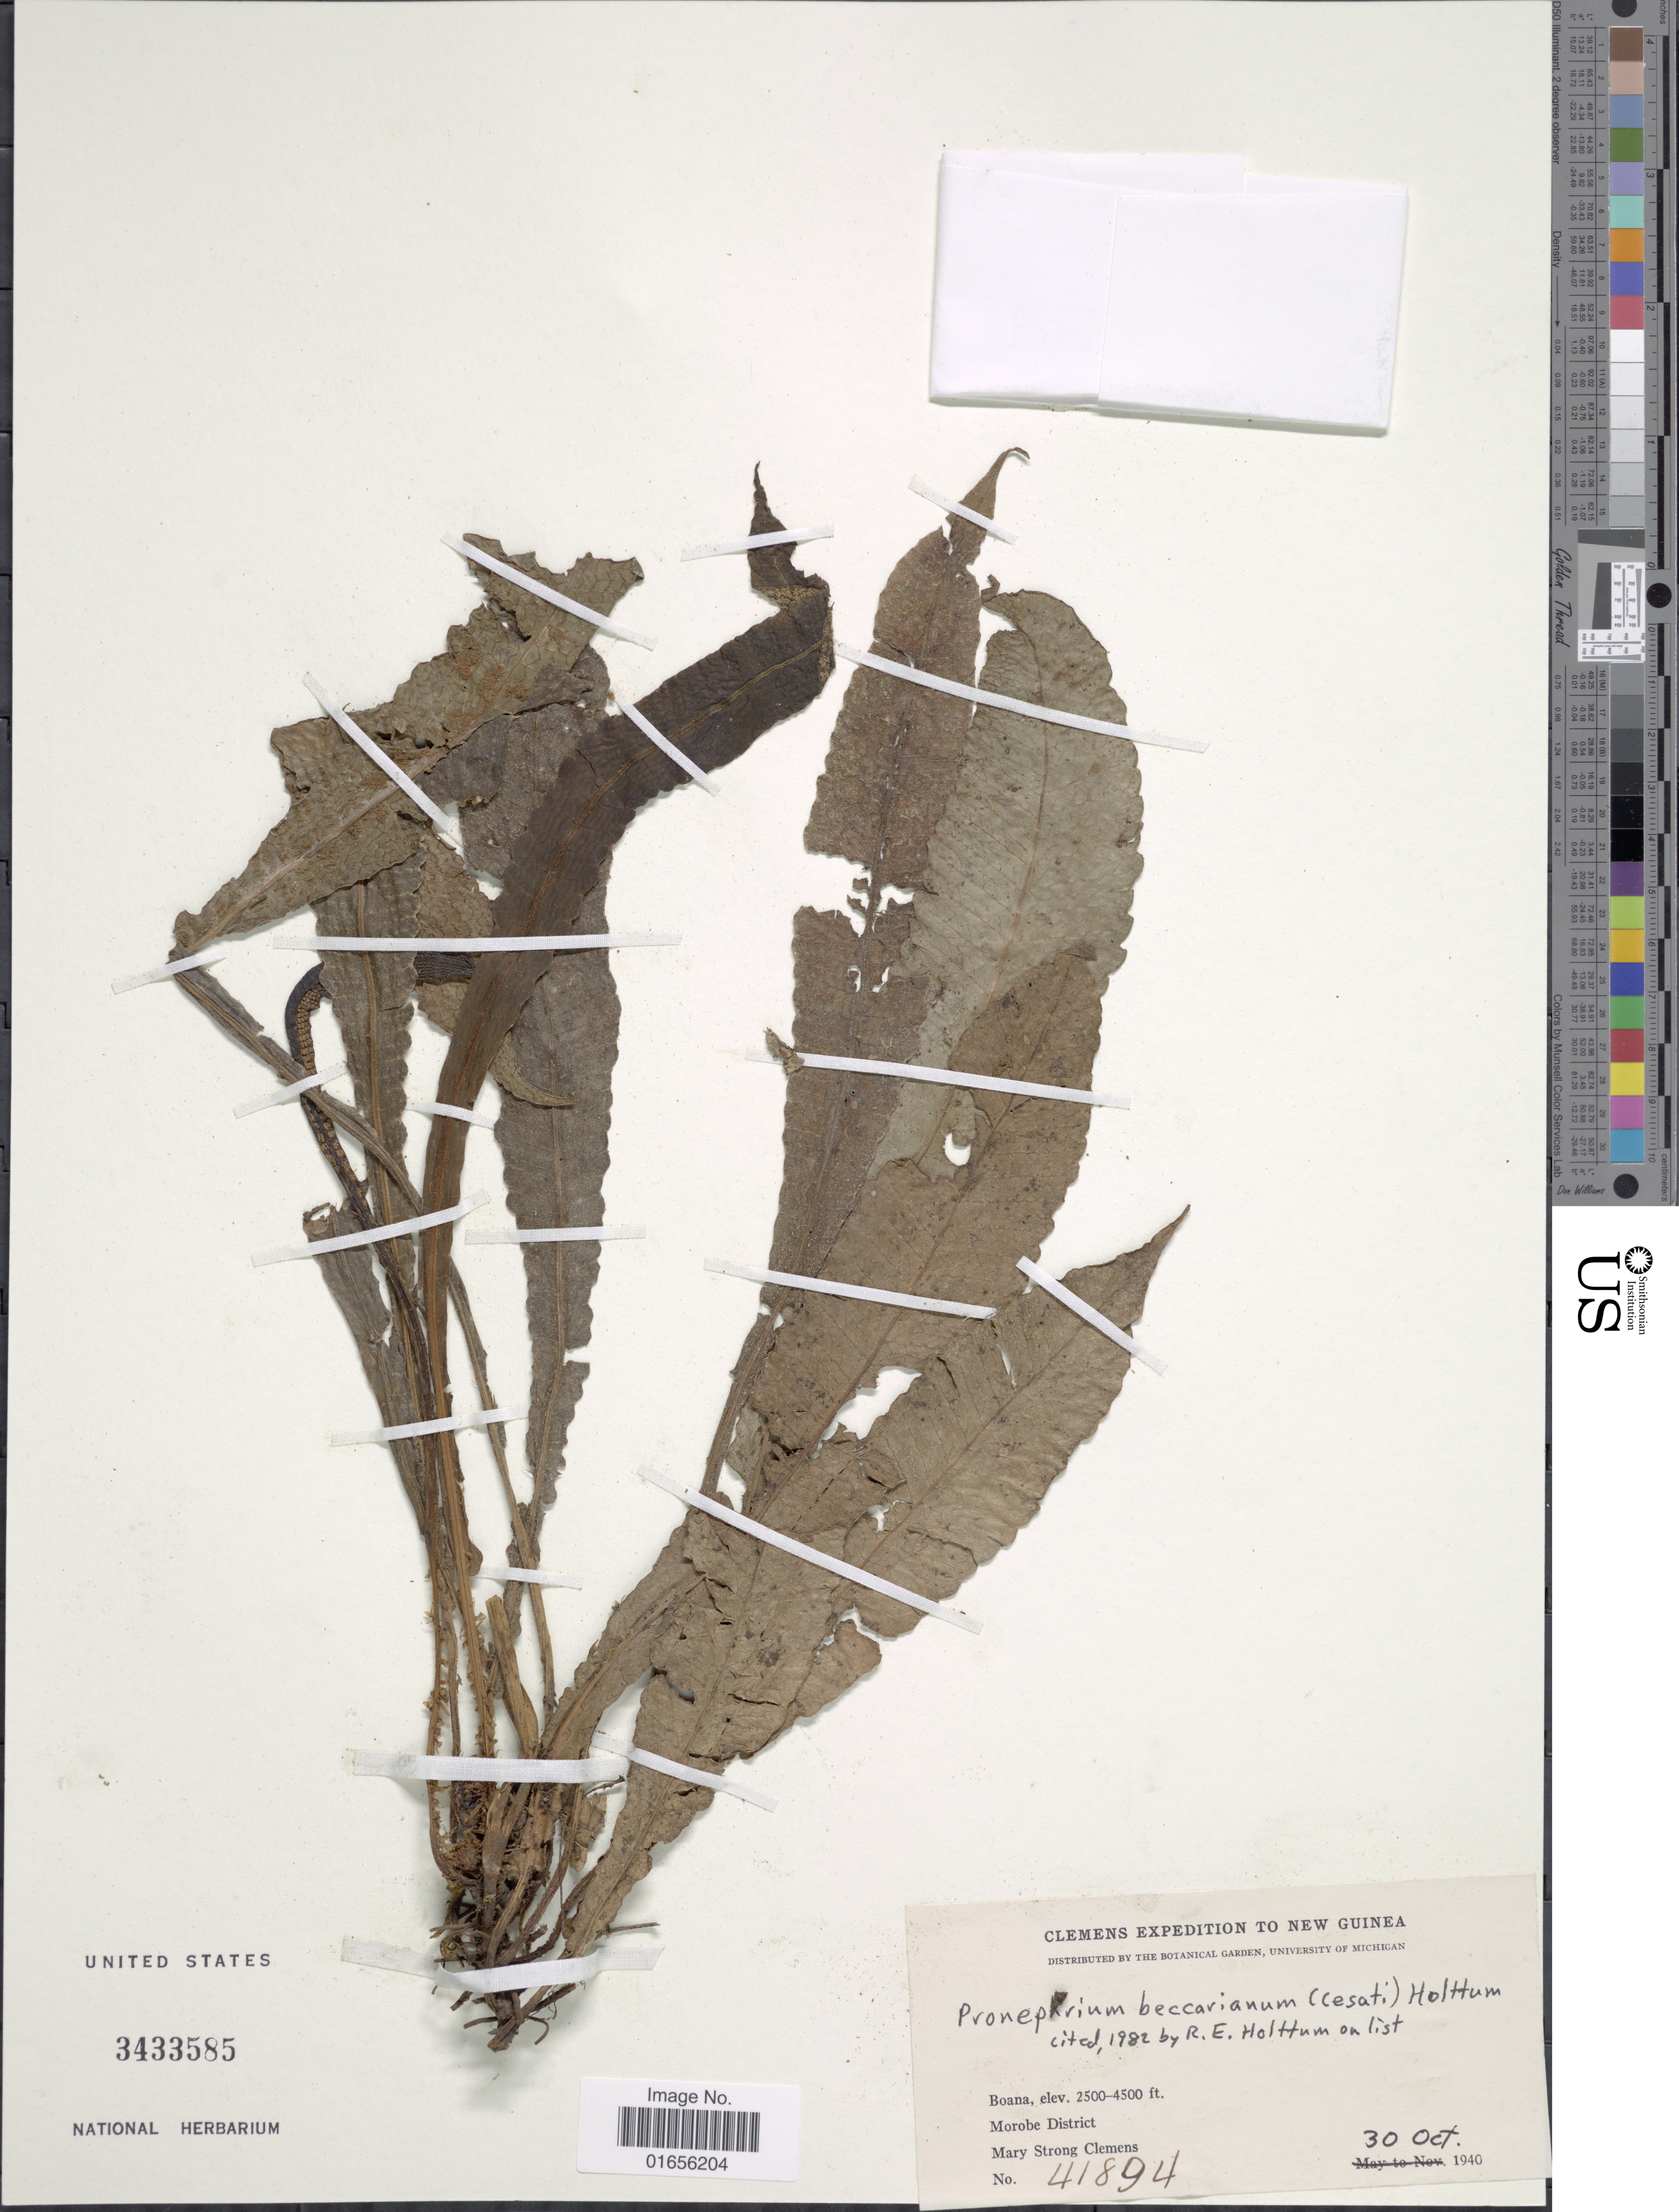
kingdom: Plantae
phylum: Tracheophyta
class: Polypodiopsida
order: Polypodiales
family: Thelypteridaceae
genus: Pronephrium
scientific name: Pronephrium beccarianum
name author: (Ces.) Holttum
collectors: M. S. Clemens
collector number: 41894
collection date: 1940-10-30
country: Papua New Guinea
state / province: Morobe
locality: New Guinea, Boana, Morobe District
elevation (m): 762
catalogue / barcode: US 3433585